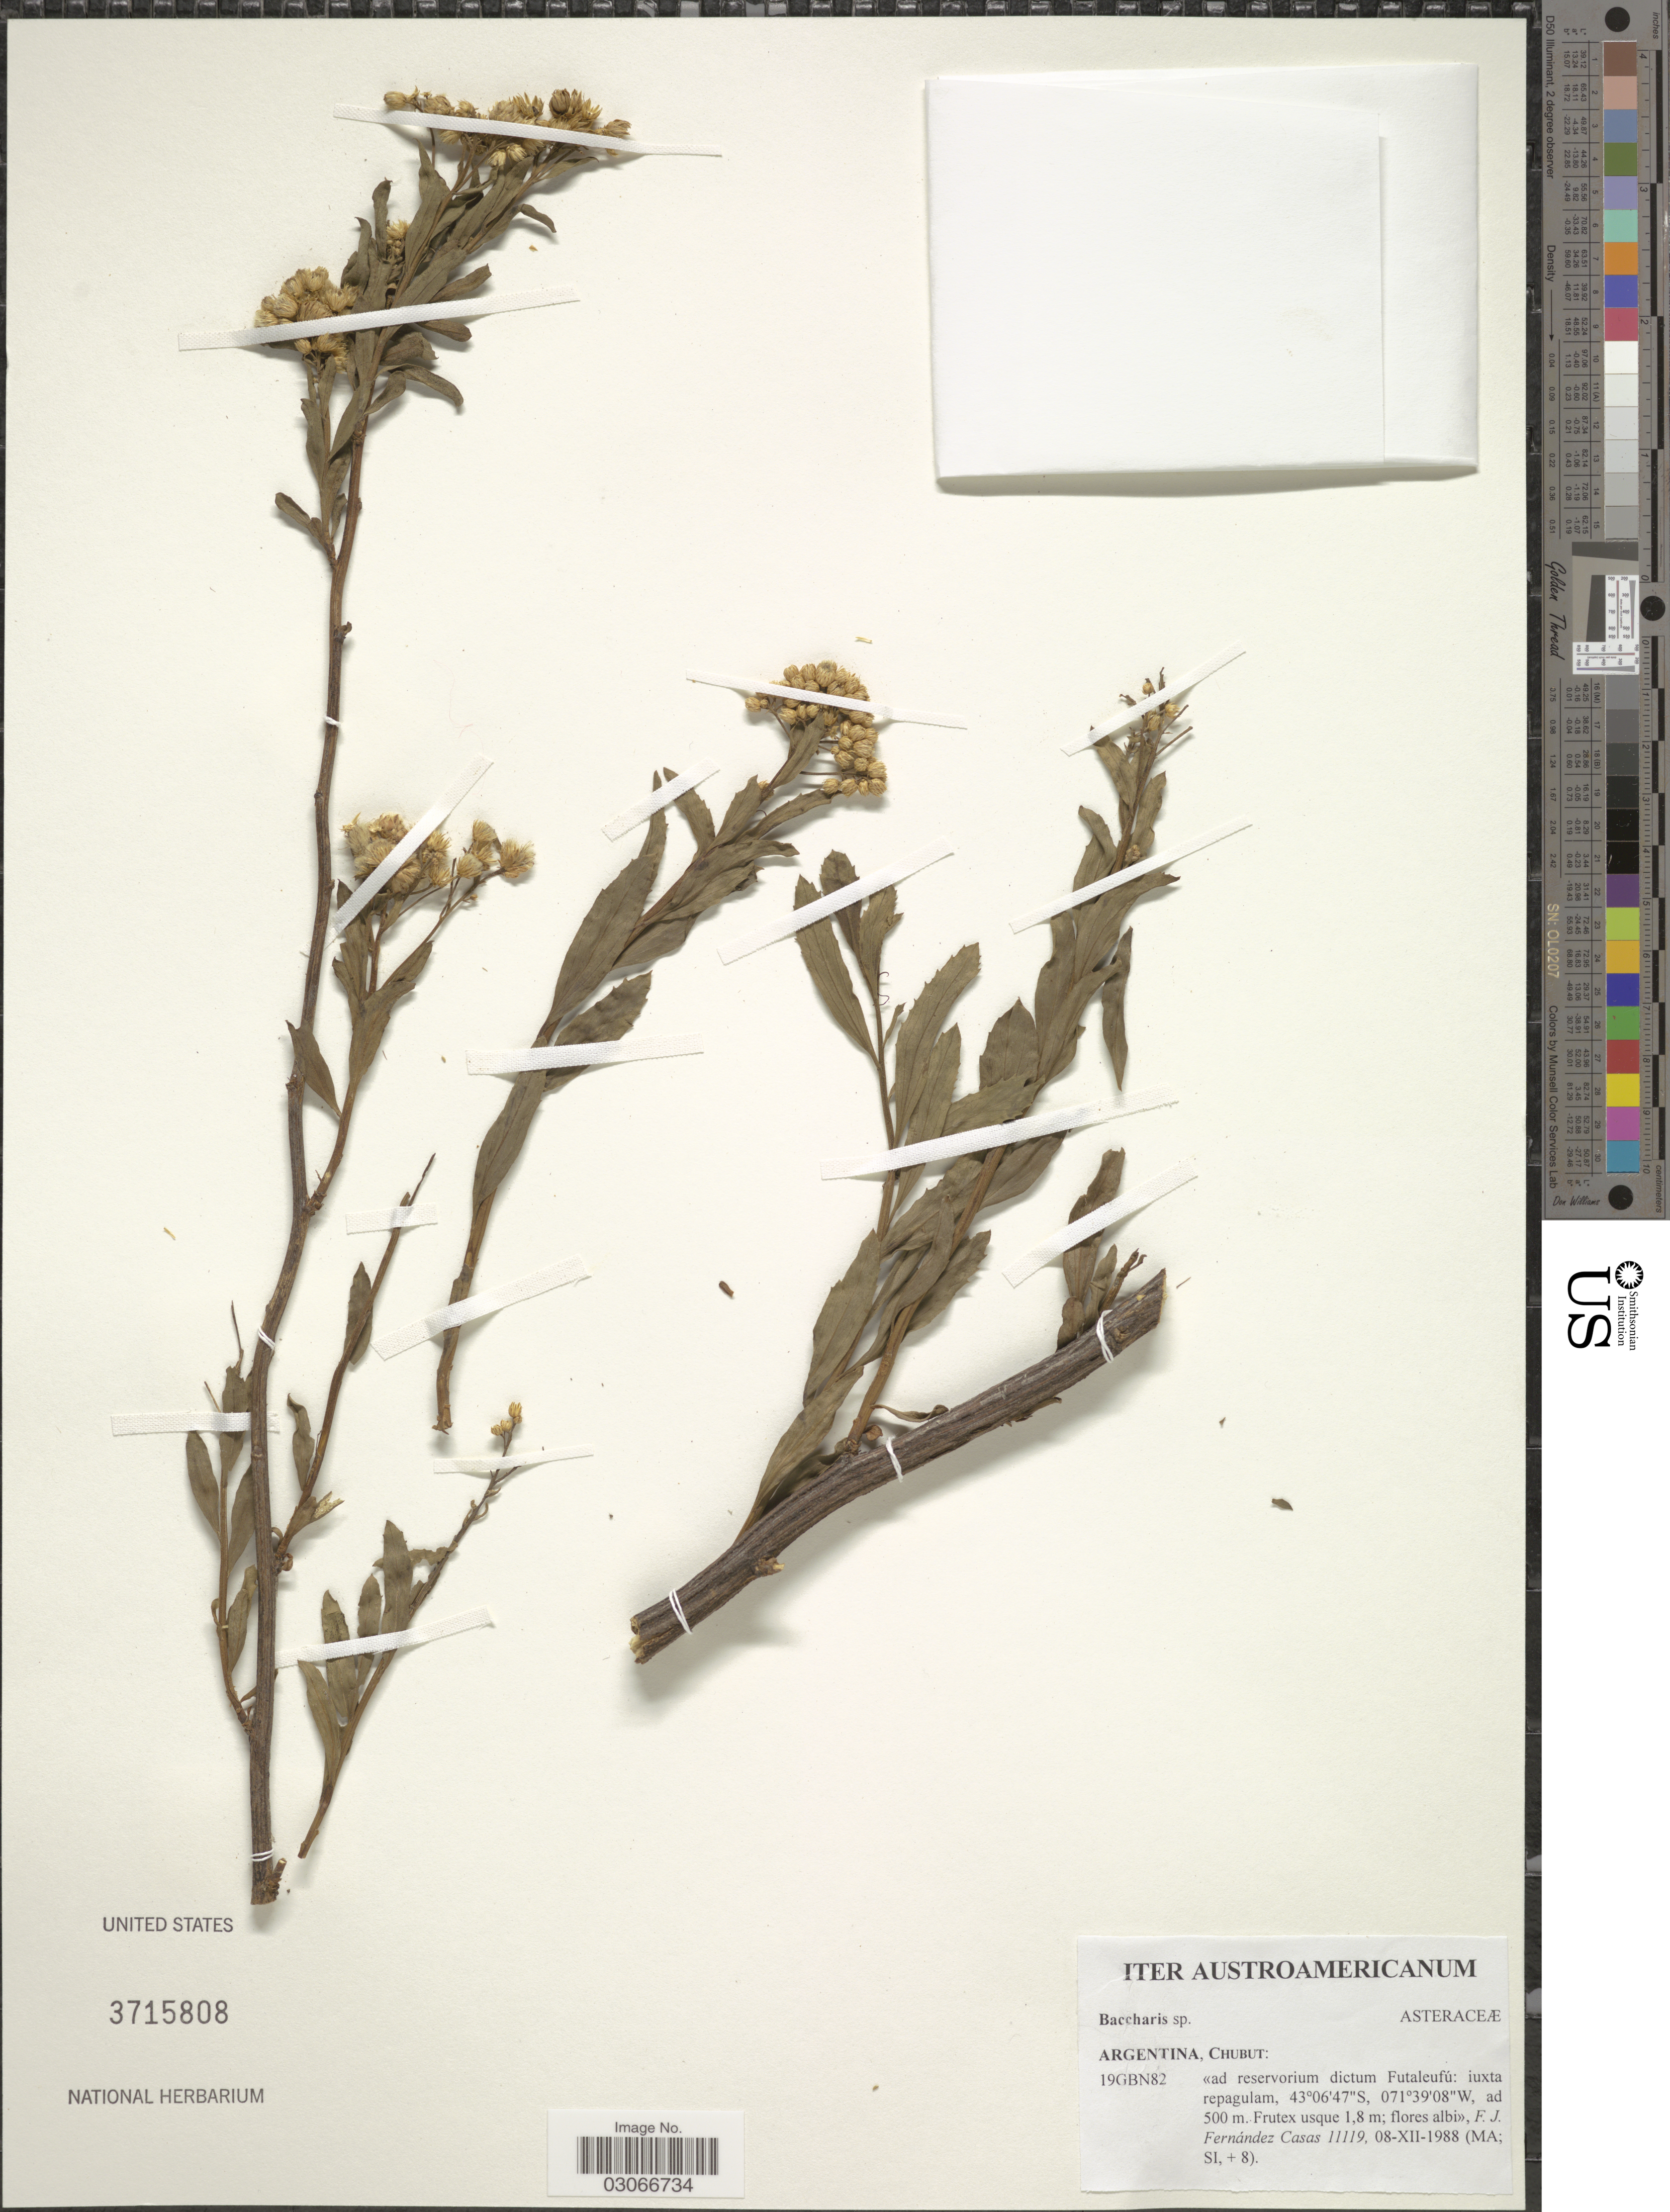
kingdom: Plantae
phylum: Tracheophyta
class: Magnoliopsida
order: Asterales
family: Asteraceae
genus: Baccharis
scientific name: Baccharis sp.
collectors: F. Fernández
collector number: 11119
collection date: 1988-12-08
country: Argentina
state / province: Chubut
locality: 19GBN82. Ad reservorium dictum Futaleufú.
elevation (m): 500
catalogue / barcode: US 3715808